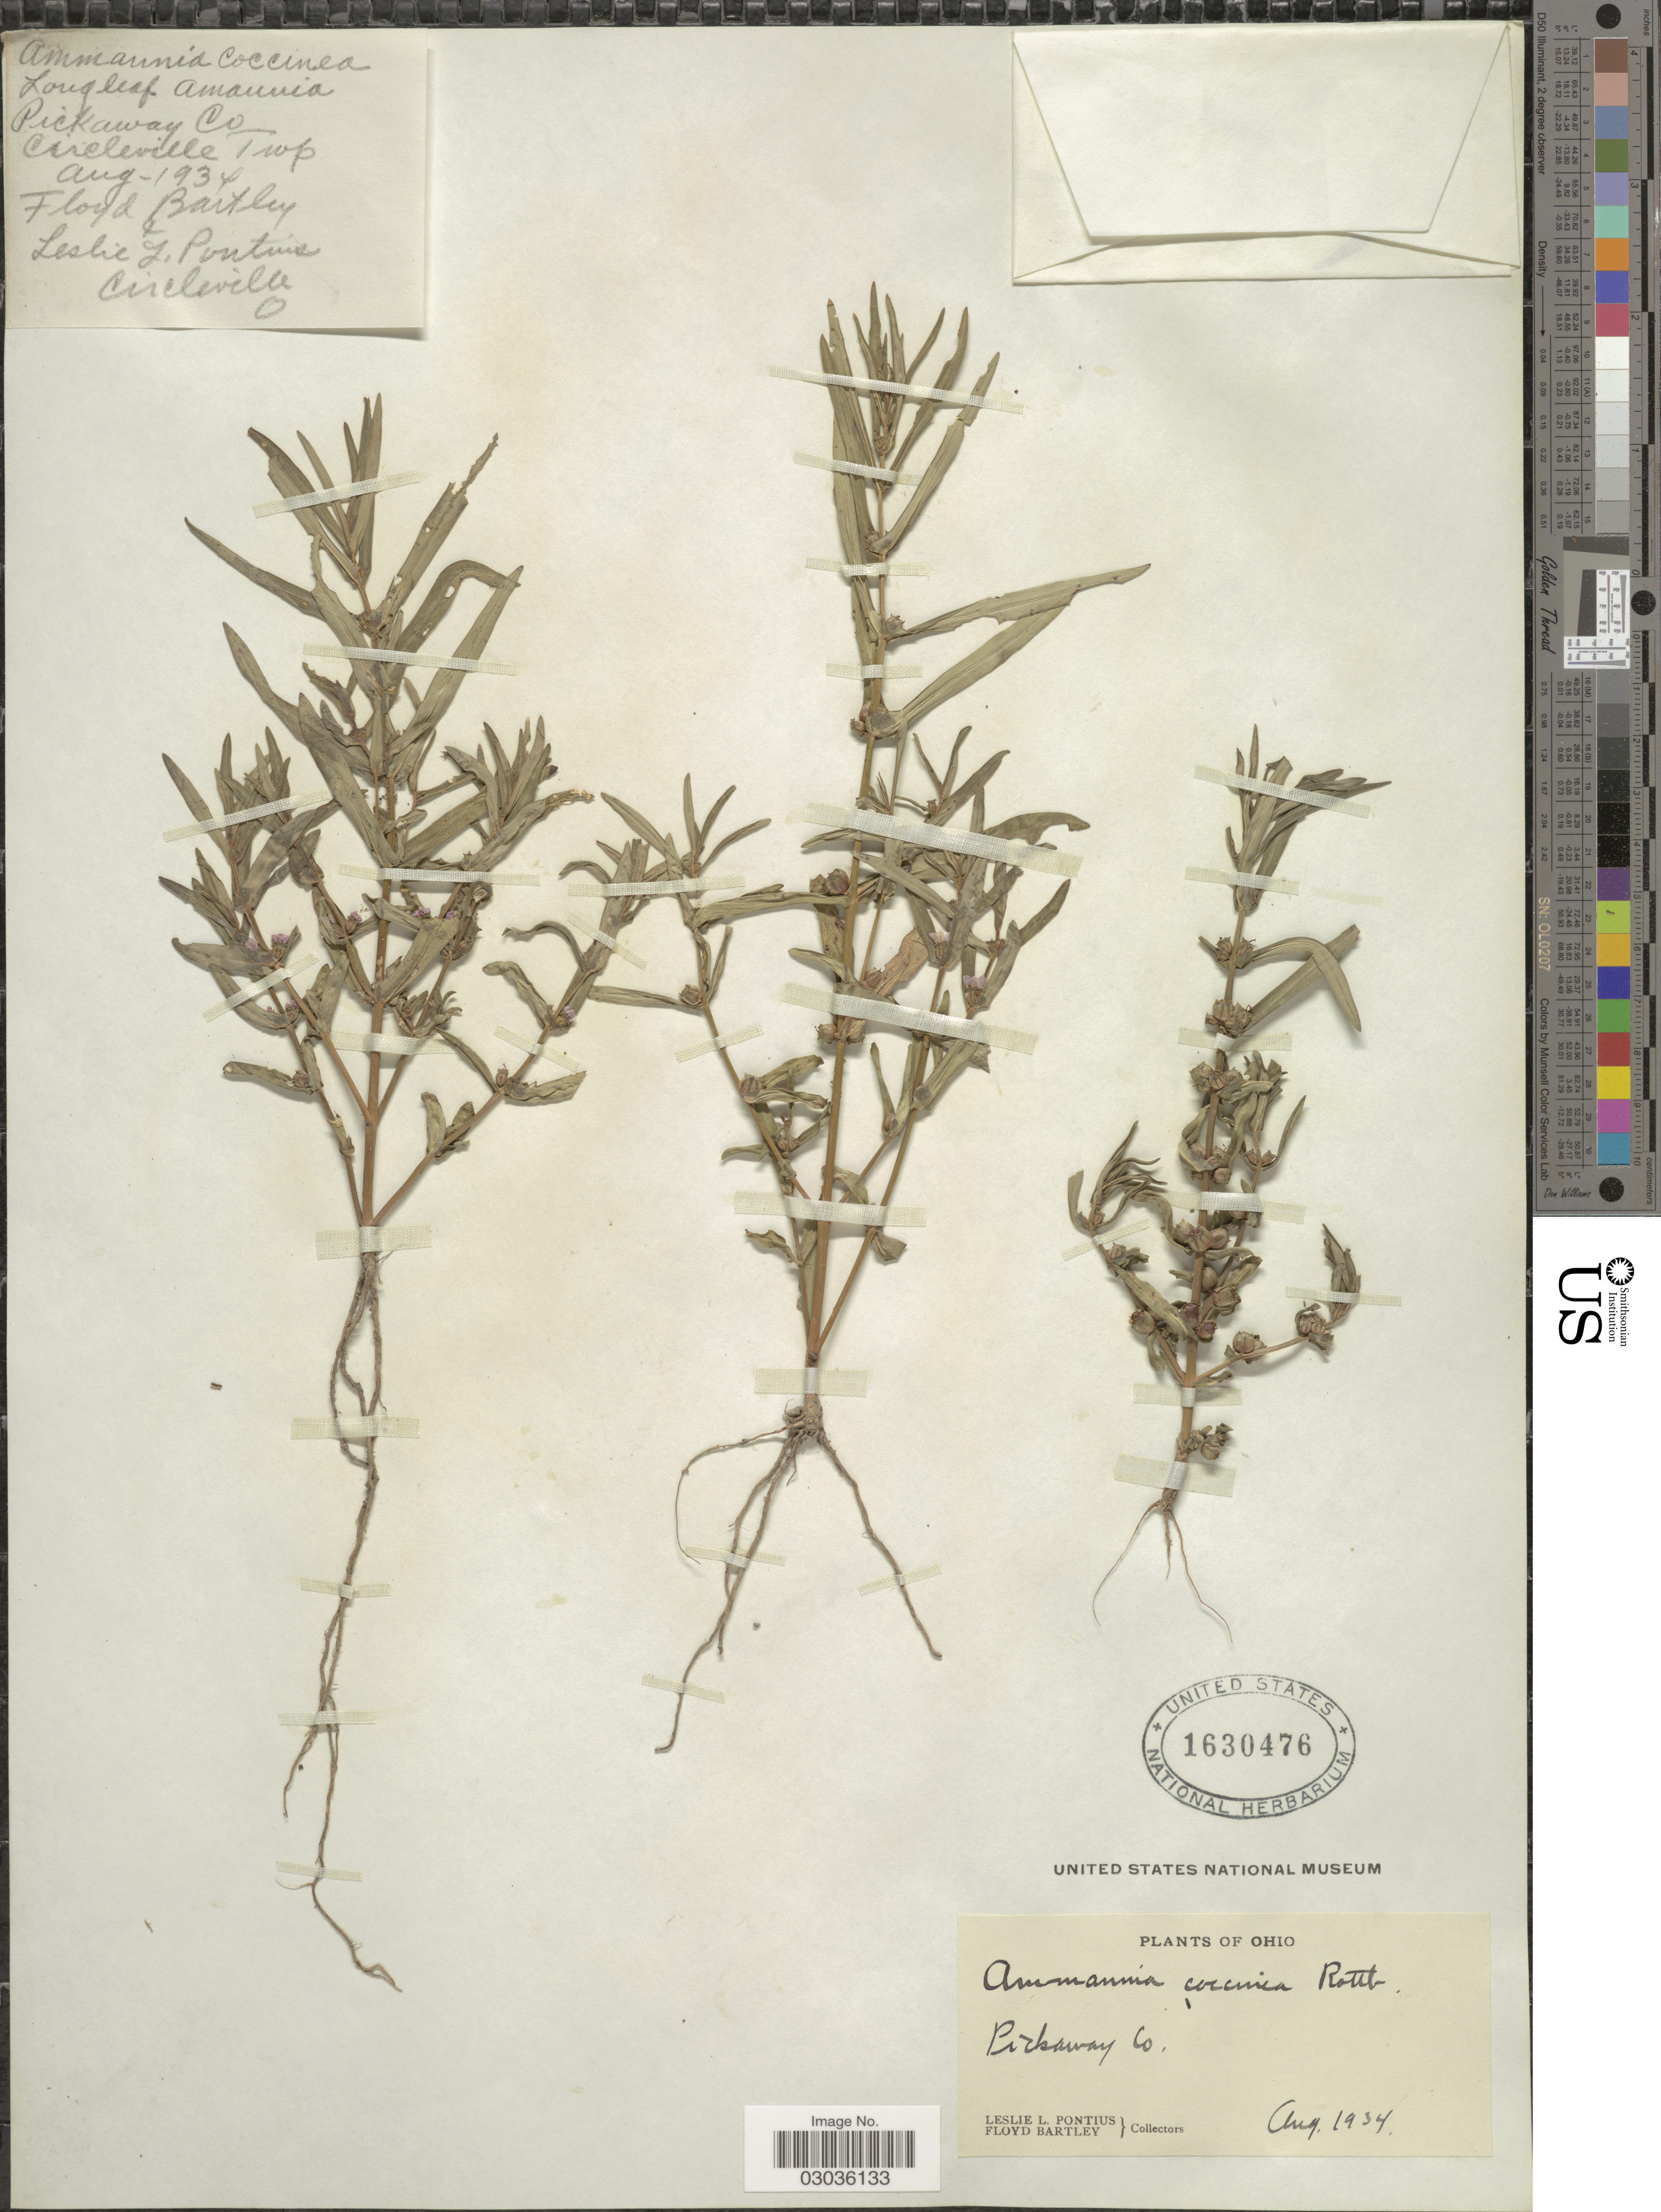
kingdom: Plantae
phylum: Tracheophyta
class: Magnoliopsida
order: Myrtales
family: Lythraceae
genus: Ammannia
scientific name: Ammannia coccinea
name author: Rottb.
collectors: L. Pontius & F. Bartley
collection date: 1934-08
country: United States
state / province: Ohio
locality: Pickaway Co., Circleville Twp.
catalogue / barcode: US 1630476